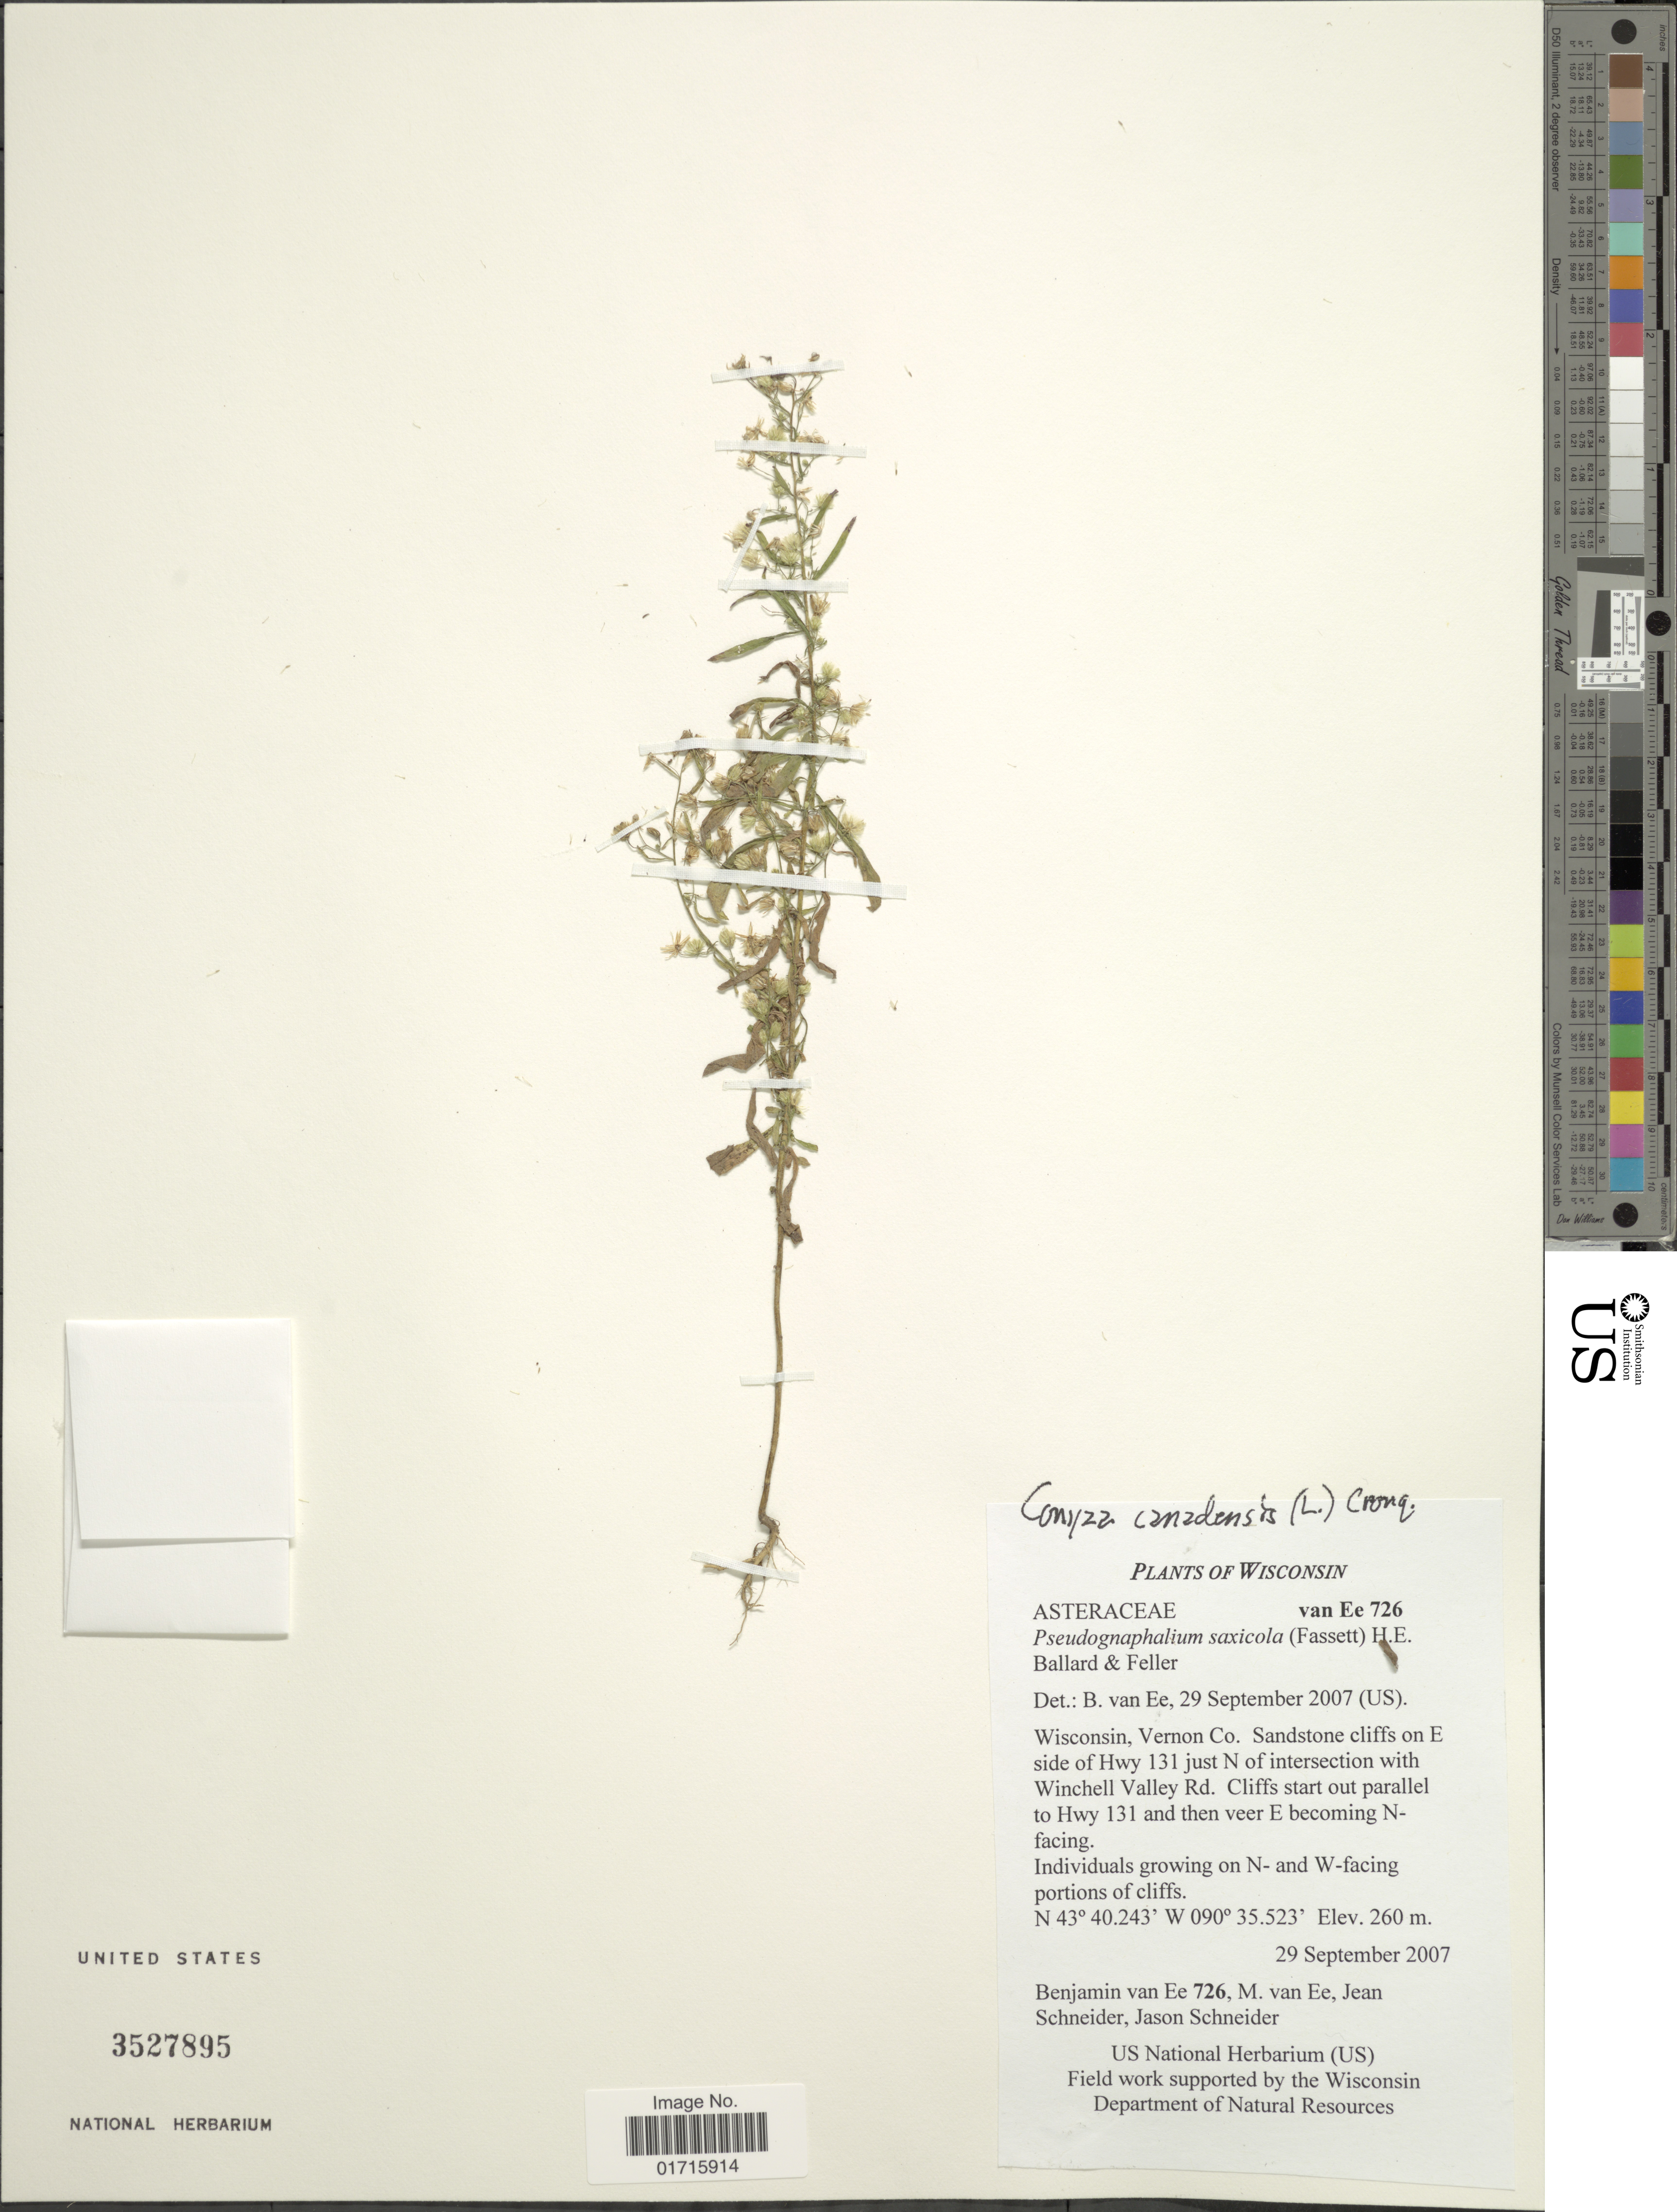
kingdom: Plantae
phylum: Tracheophyta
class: Magnoliopsida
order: Asterales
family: Asteraceae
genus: Conyza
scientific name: Conyza canadensis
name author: (L.) Cronq.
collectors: B. van Ee, M. Van Ee, J. Schneider & J. Schneider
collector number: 726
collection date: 2007-09-29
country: United States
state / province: Wisconsin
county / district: Vernon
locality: Wisconsin, Vernon Co. Sandstone cliffs on E side of Hwy 131 just N of intersection with Winchell Valley Rd. Cliffs start out parallel to Hqy 131 and then verr E becoming N-facing. Individual growing on N- and W-facing portions of cliffs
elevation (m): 260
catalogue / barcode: US 3527895